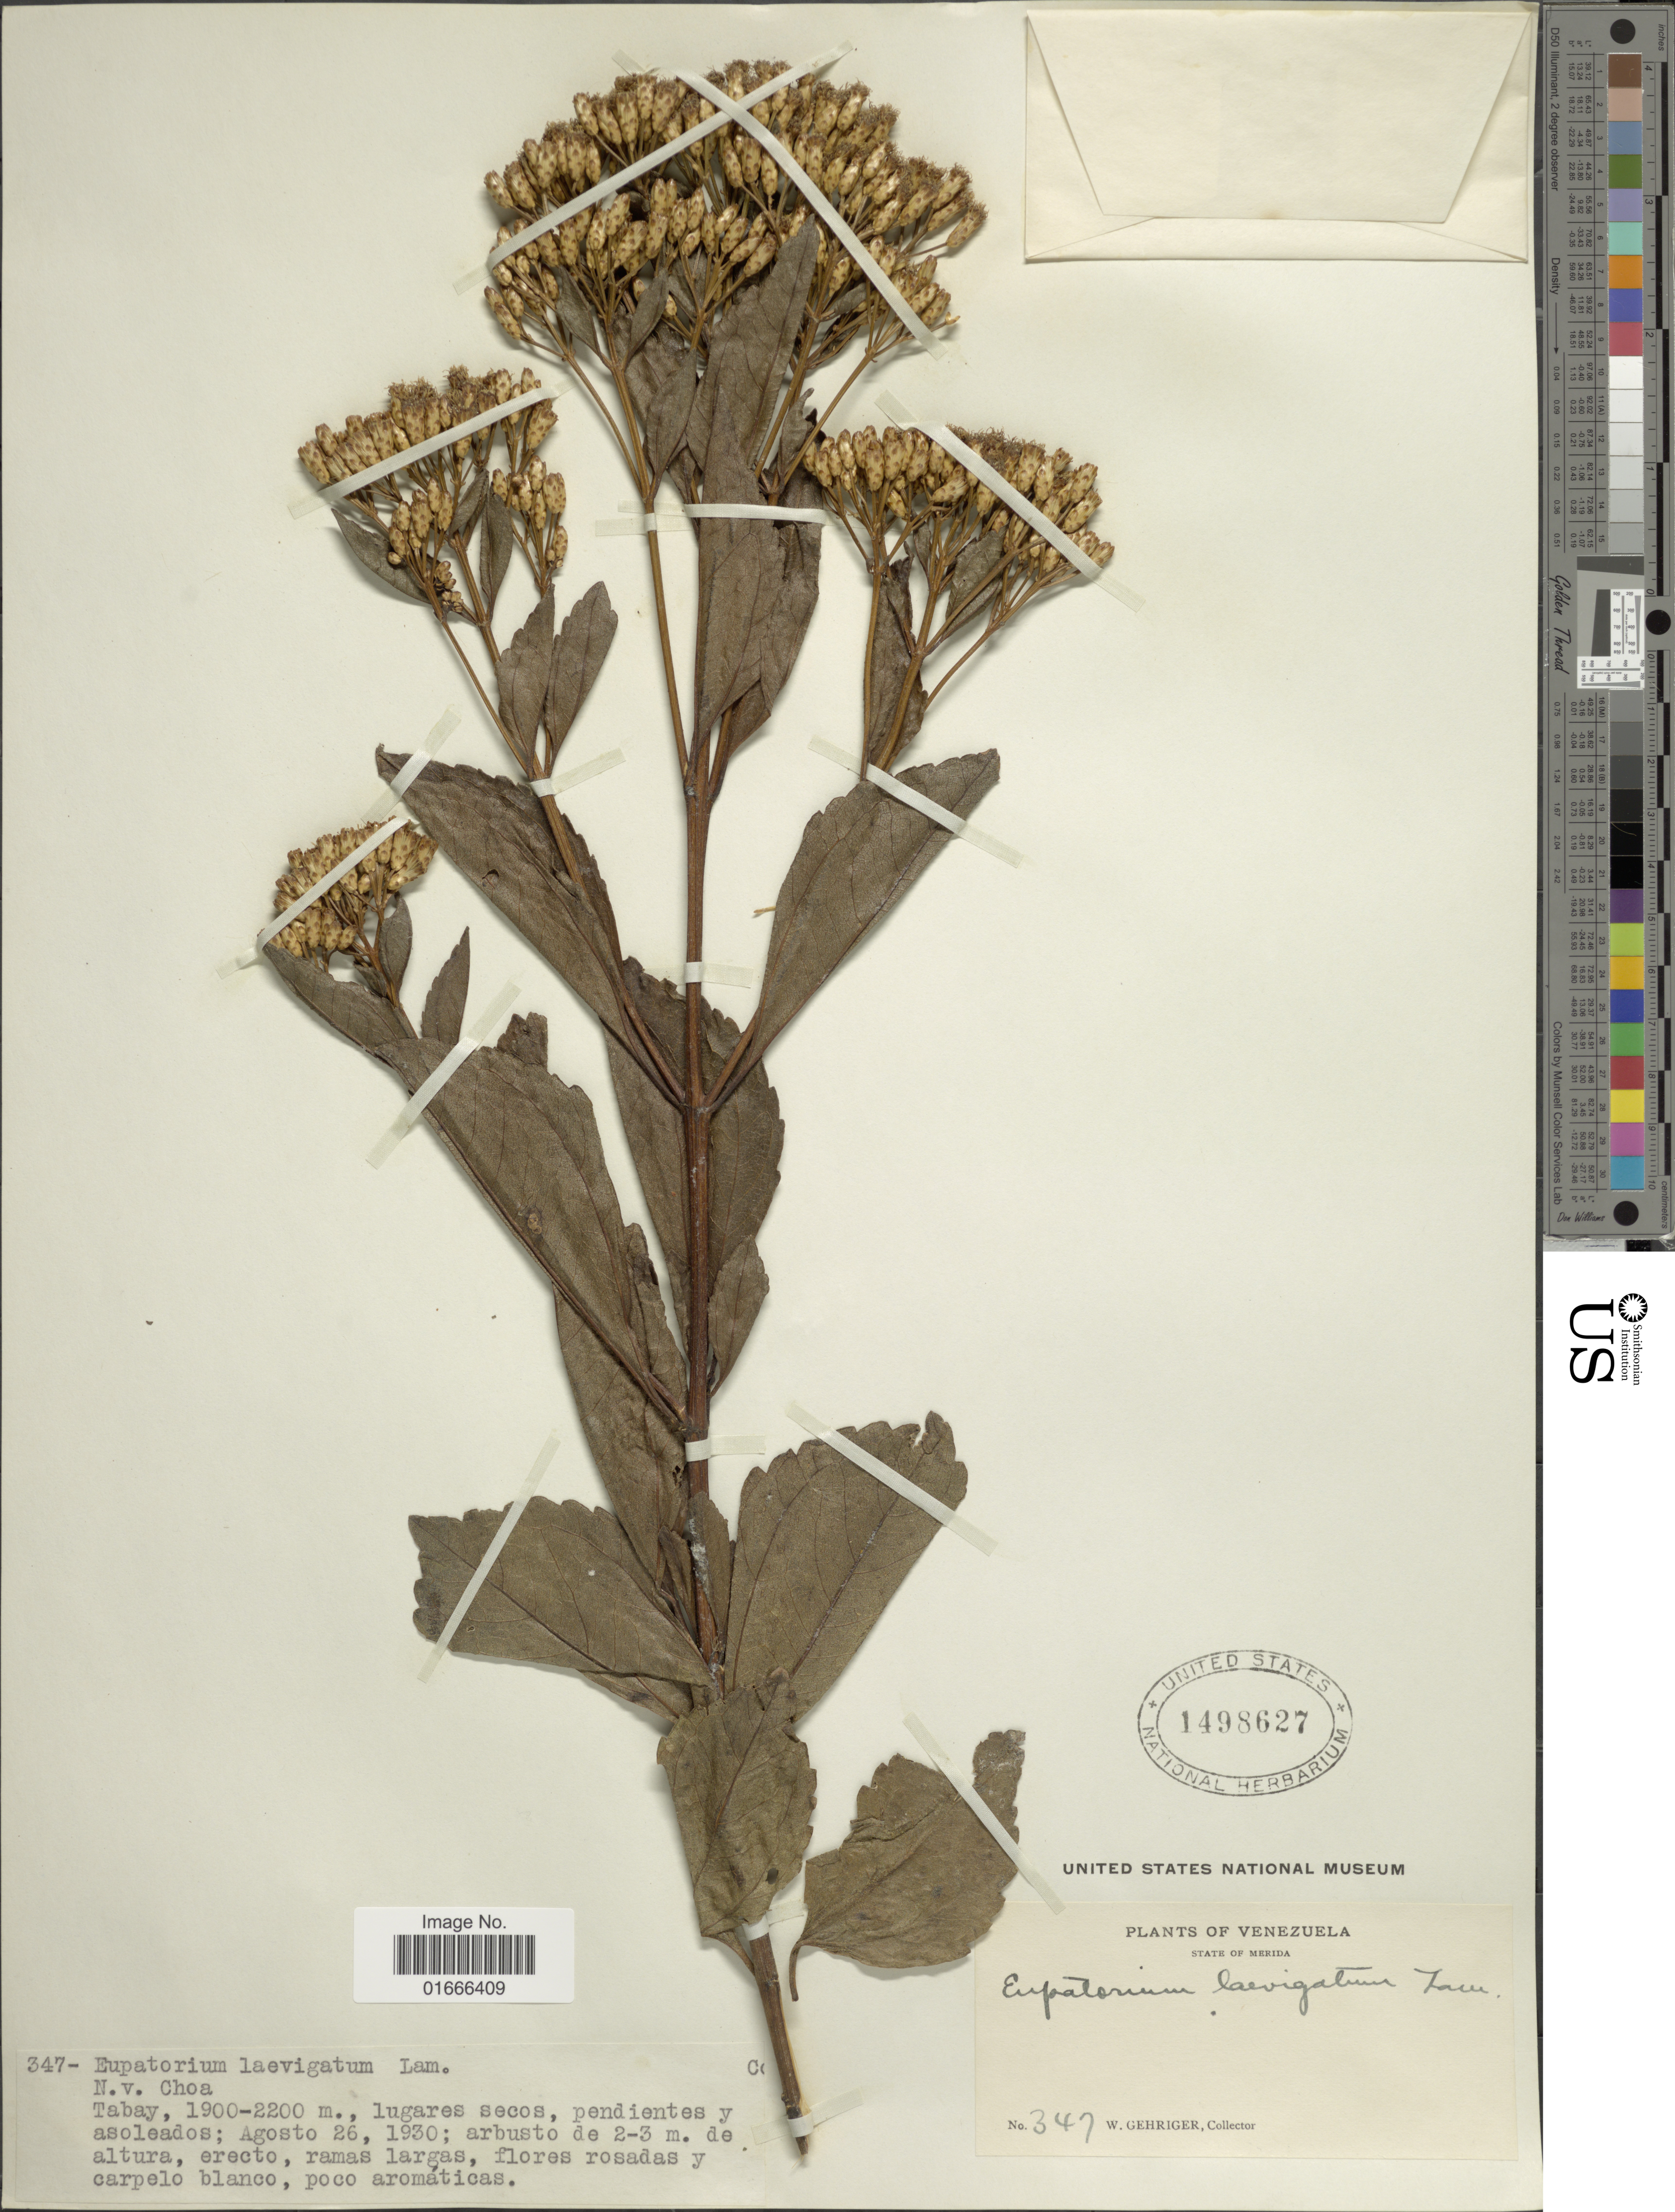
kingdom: Plantae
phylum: Tracheophyta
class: Magnoliopsida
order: Asterales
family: Asteraceae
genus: Chromolaena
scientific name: Chromolaena laevigata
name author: (Lam.) R.M. King & H. Rob.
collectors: W. Gehriger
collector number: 347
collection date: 1930-08-26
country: Venezuela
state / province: Mérida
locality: Tabay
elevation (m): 1900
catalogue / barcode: US 1498627